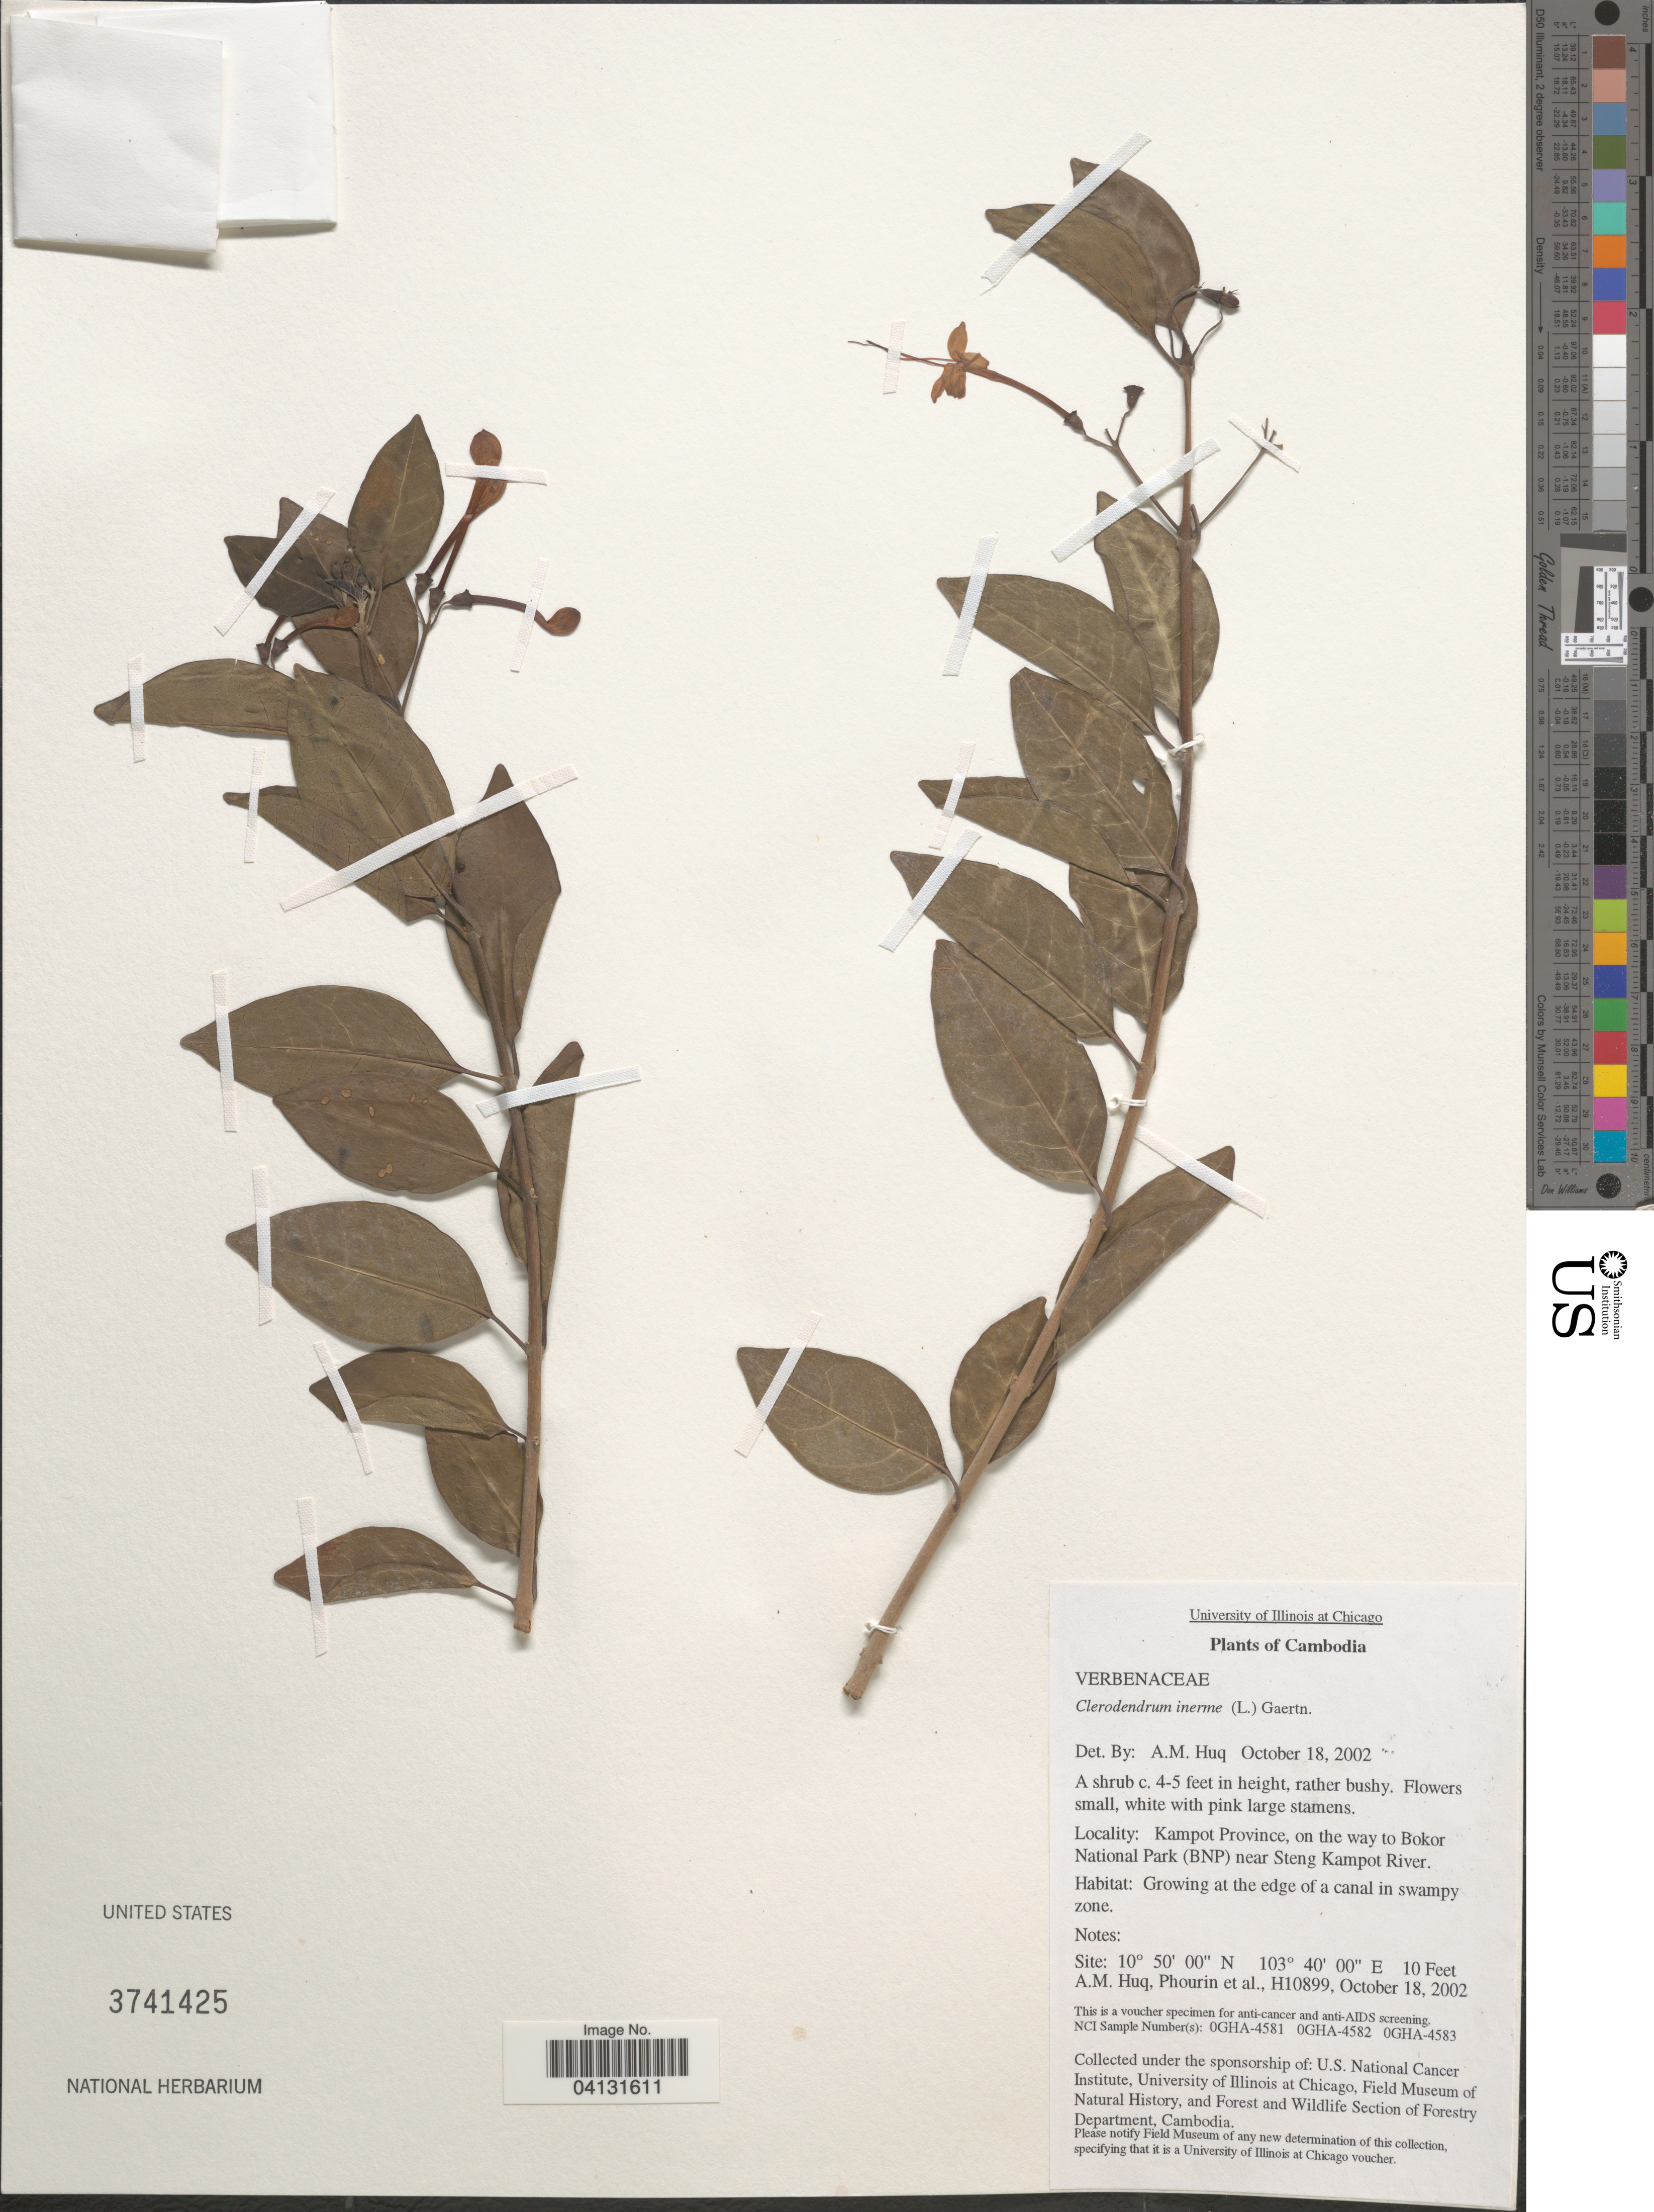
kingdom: Plantae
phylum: Tracheophyta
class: Magnoliopsida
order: Lamiales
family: Lamiaceae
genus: Clerodendrum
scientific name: Clerodendrum inerme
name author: (L.) Gaertn.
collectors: A. M. Huq, -- Phourin & et al.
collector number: H10899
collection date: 2002-10-18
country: Cambodia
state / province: Kâmpât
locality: Kampot Province, on the way to Bokor National Park (BNP) near Steng Kampot River.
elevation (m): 3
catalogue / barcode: US 3741425